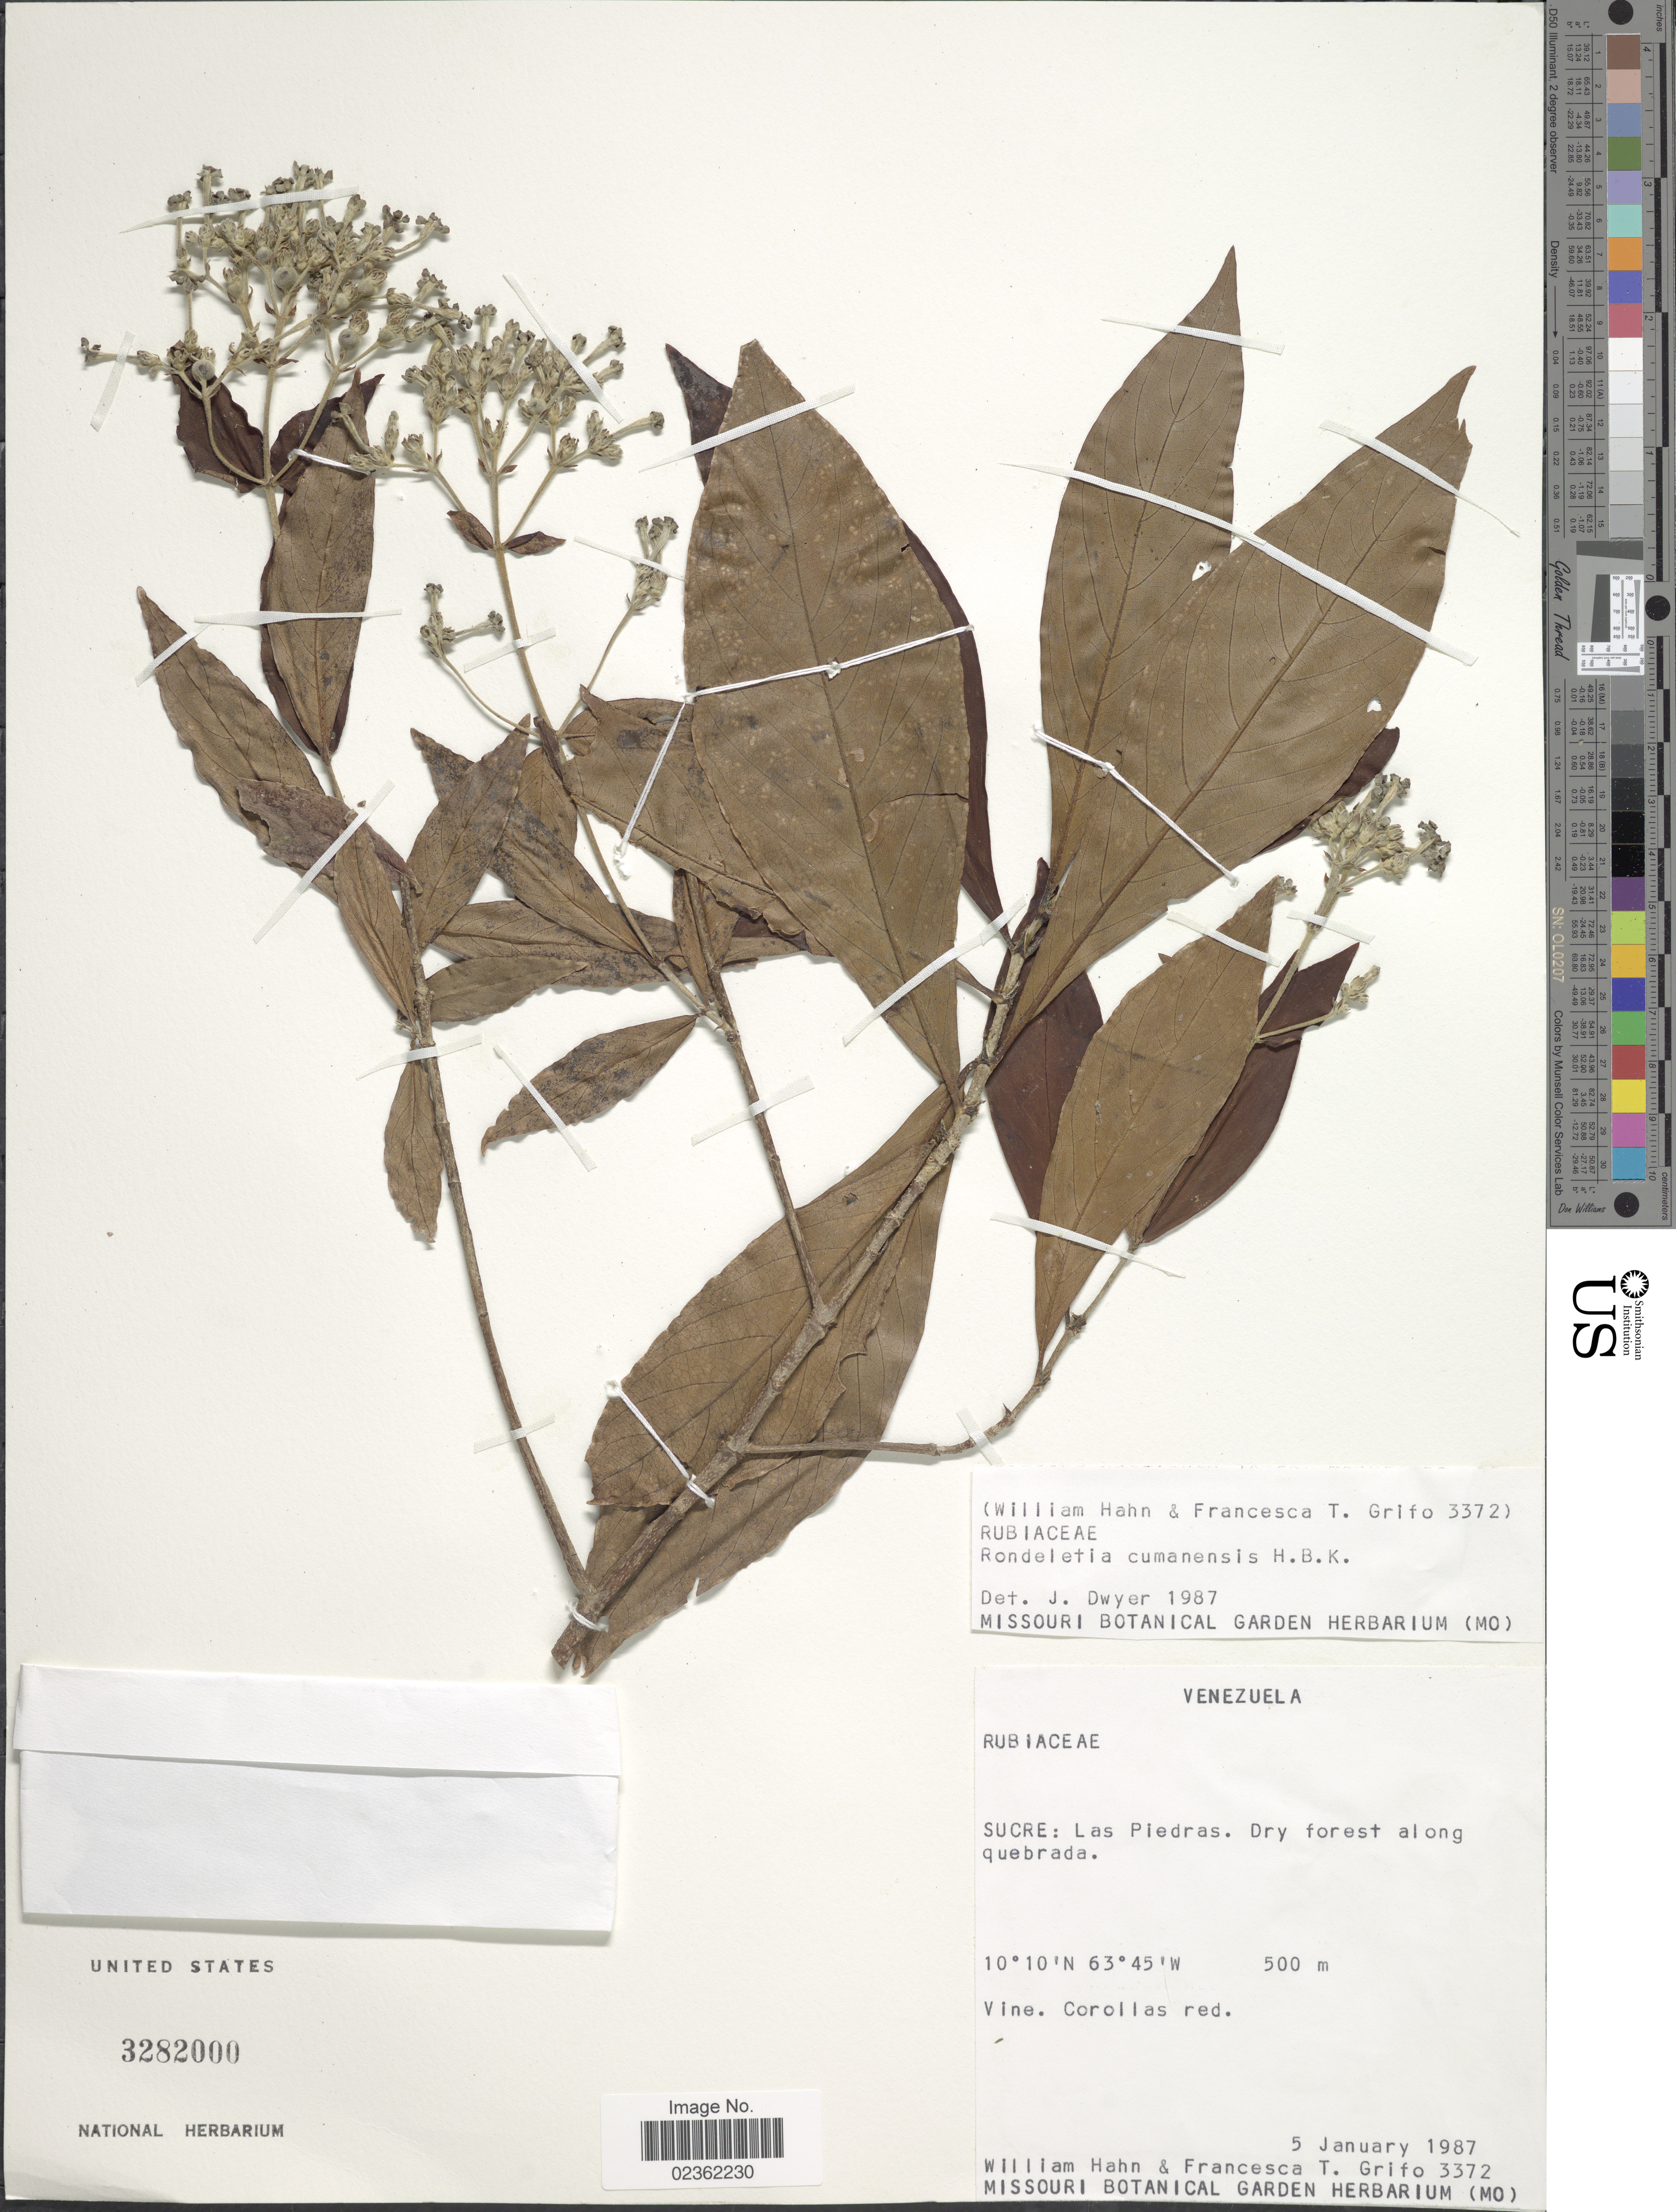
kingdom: Plantae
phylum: Tracheophyta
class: Magnoliopsida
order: Gentianales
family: Rubiaceae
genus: Rondeletia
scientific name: Rondeletia cumanensis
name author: Kunth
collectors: W. J. Hahn & F. Grifo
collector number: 3372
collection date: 1987-01-05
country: Venezuela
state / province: Sucre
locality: Las Piedras, dry forest along quebrada.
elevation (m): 500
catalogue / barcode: US 3282000